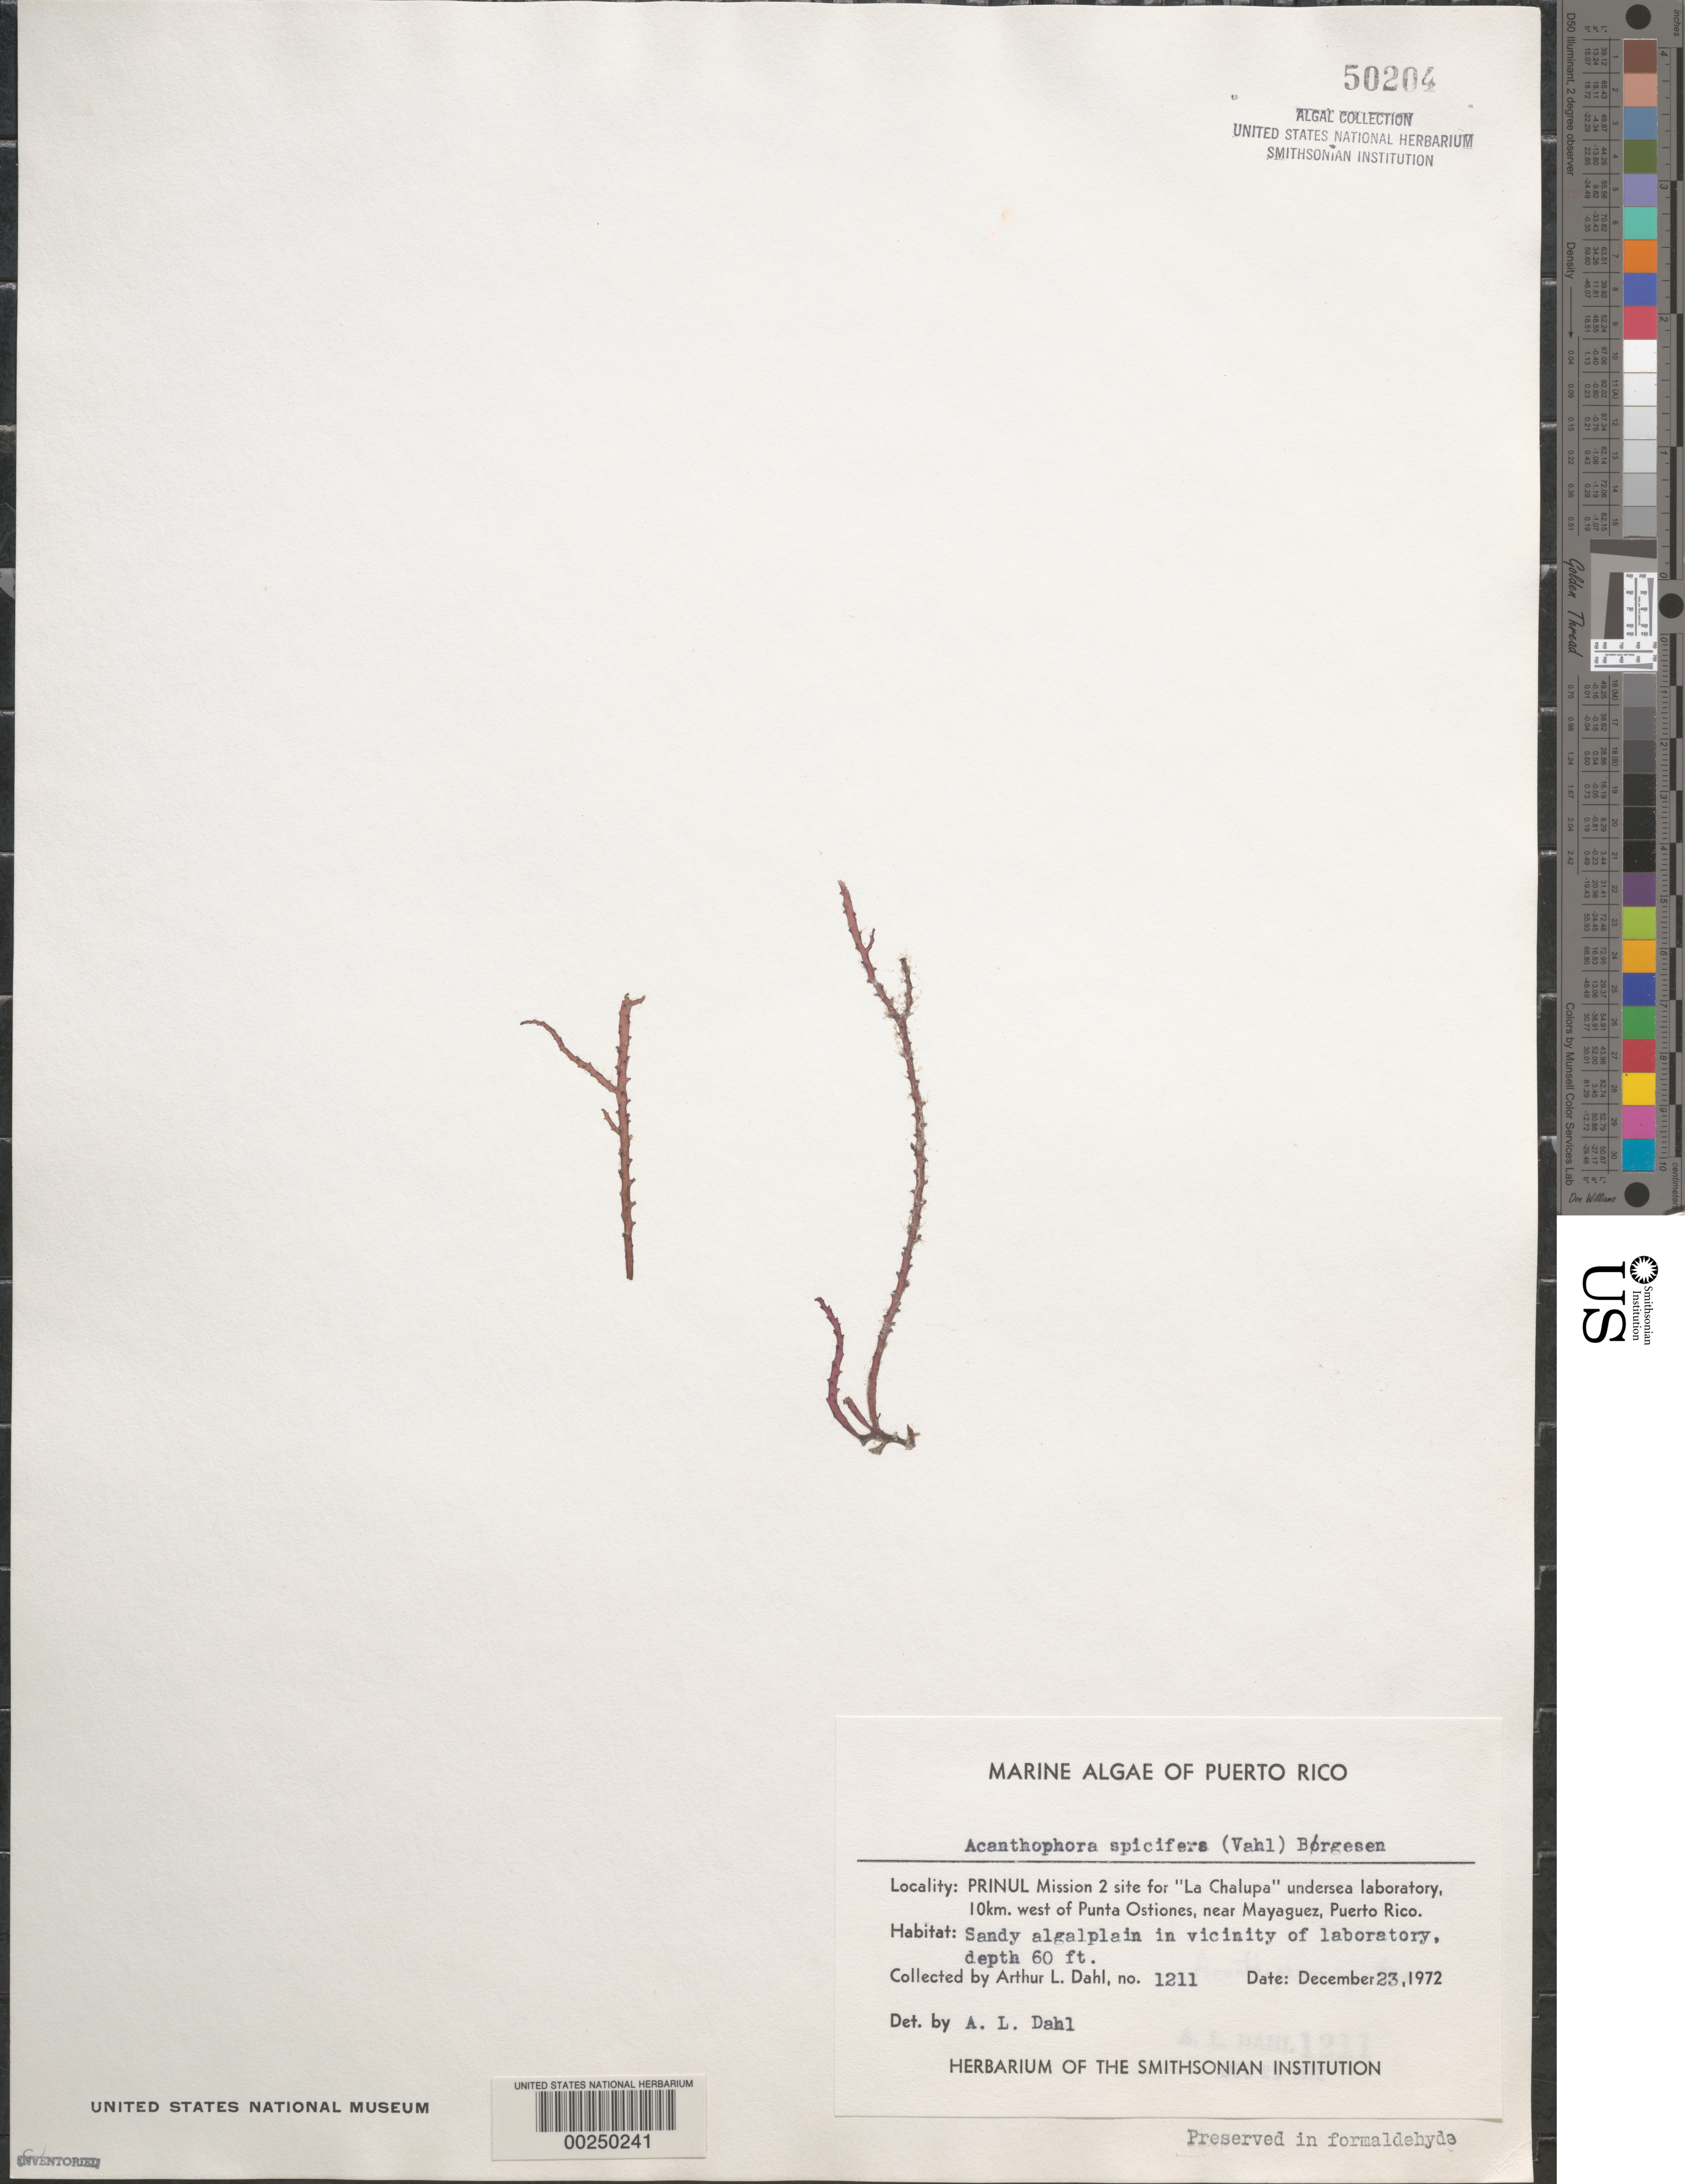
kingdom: Plantae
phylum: Rhodophyta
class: Florideophyceae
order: Ceramiales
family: Rhodomelaceae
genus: Acanthophora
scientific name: Acanthophora spicifera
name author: (Vahl) Børgesen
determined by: Dahl, A. E.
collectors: A. Dahl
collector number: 1211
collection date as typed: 23 Dec 1972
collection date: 1972-12-23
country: Puerto Rico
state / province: Mayaguez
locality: La chalupa undersea laboratory, 10 km west of punta ostiones, near mayaguez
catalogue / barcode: US 50204